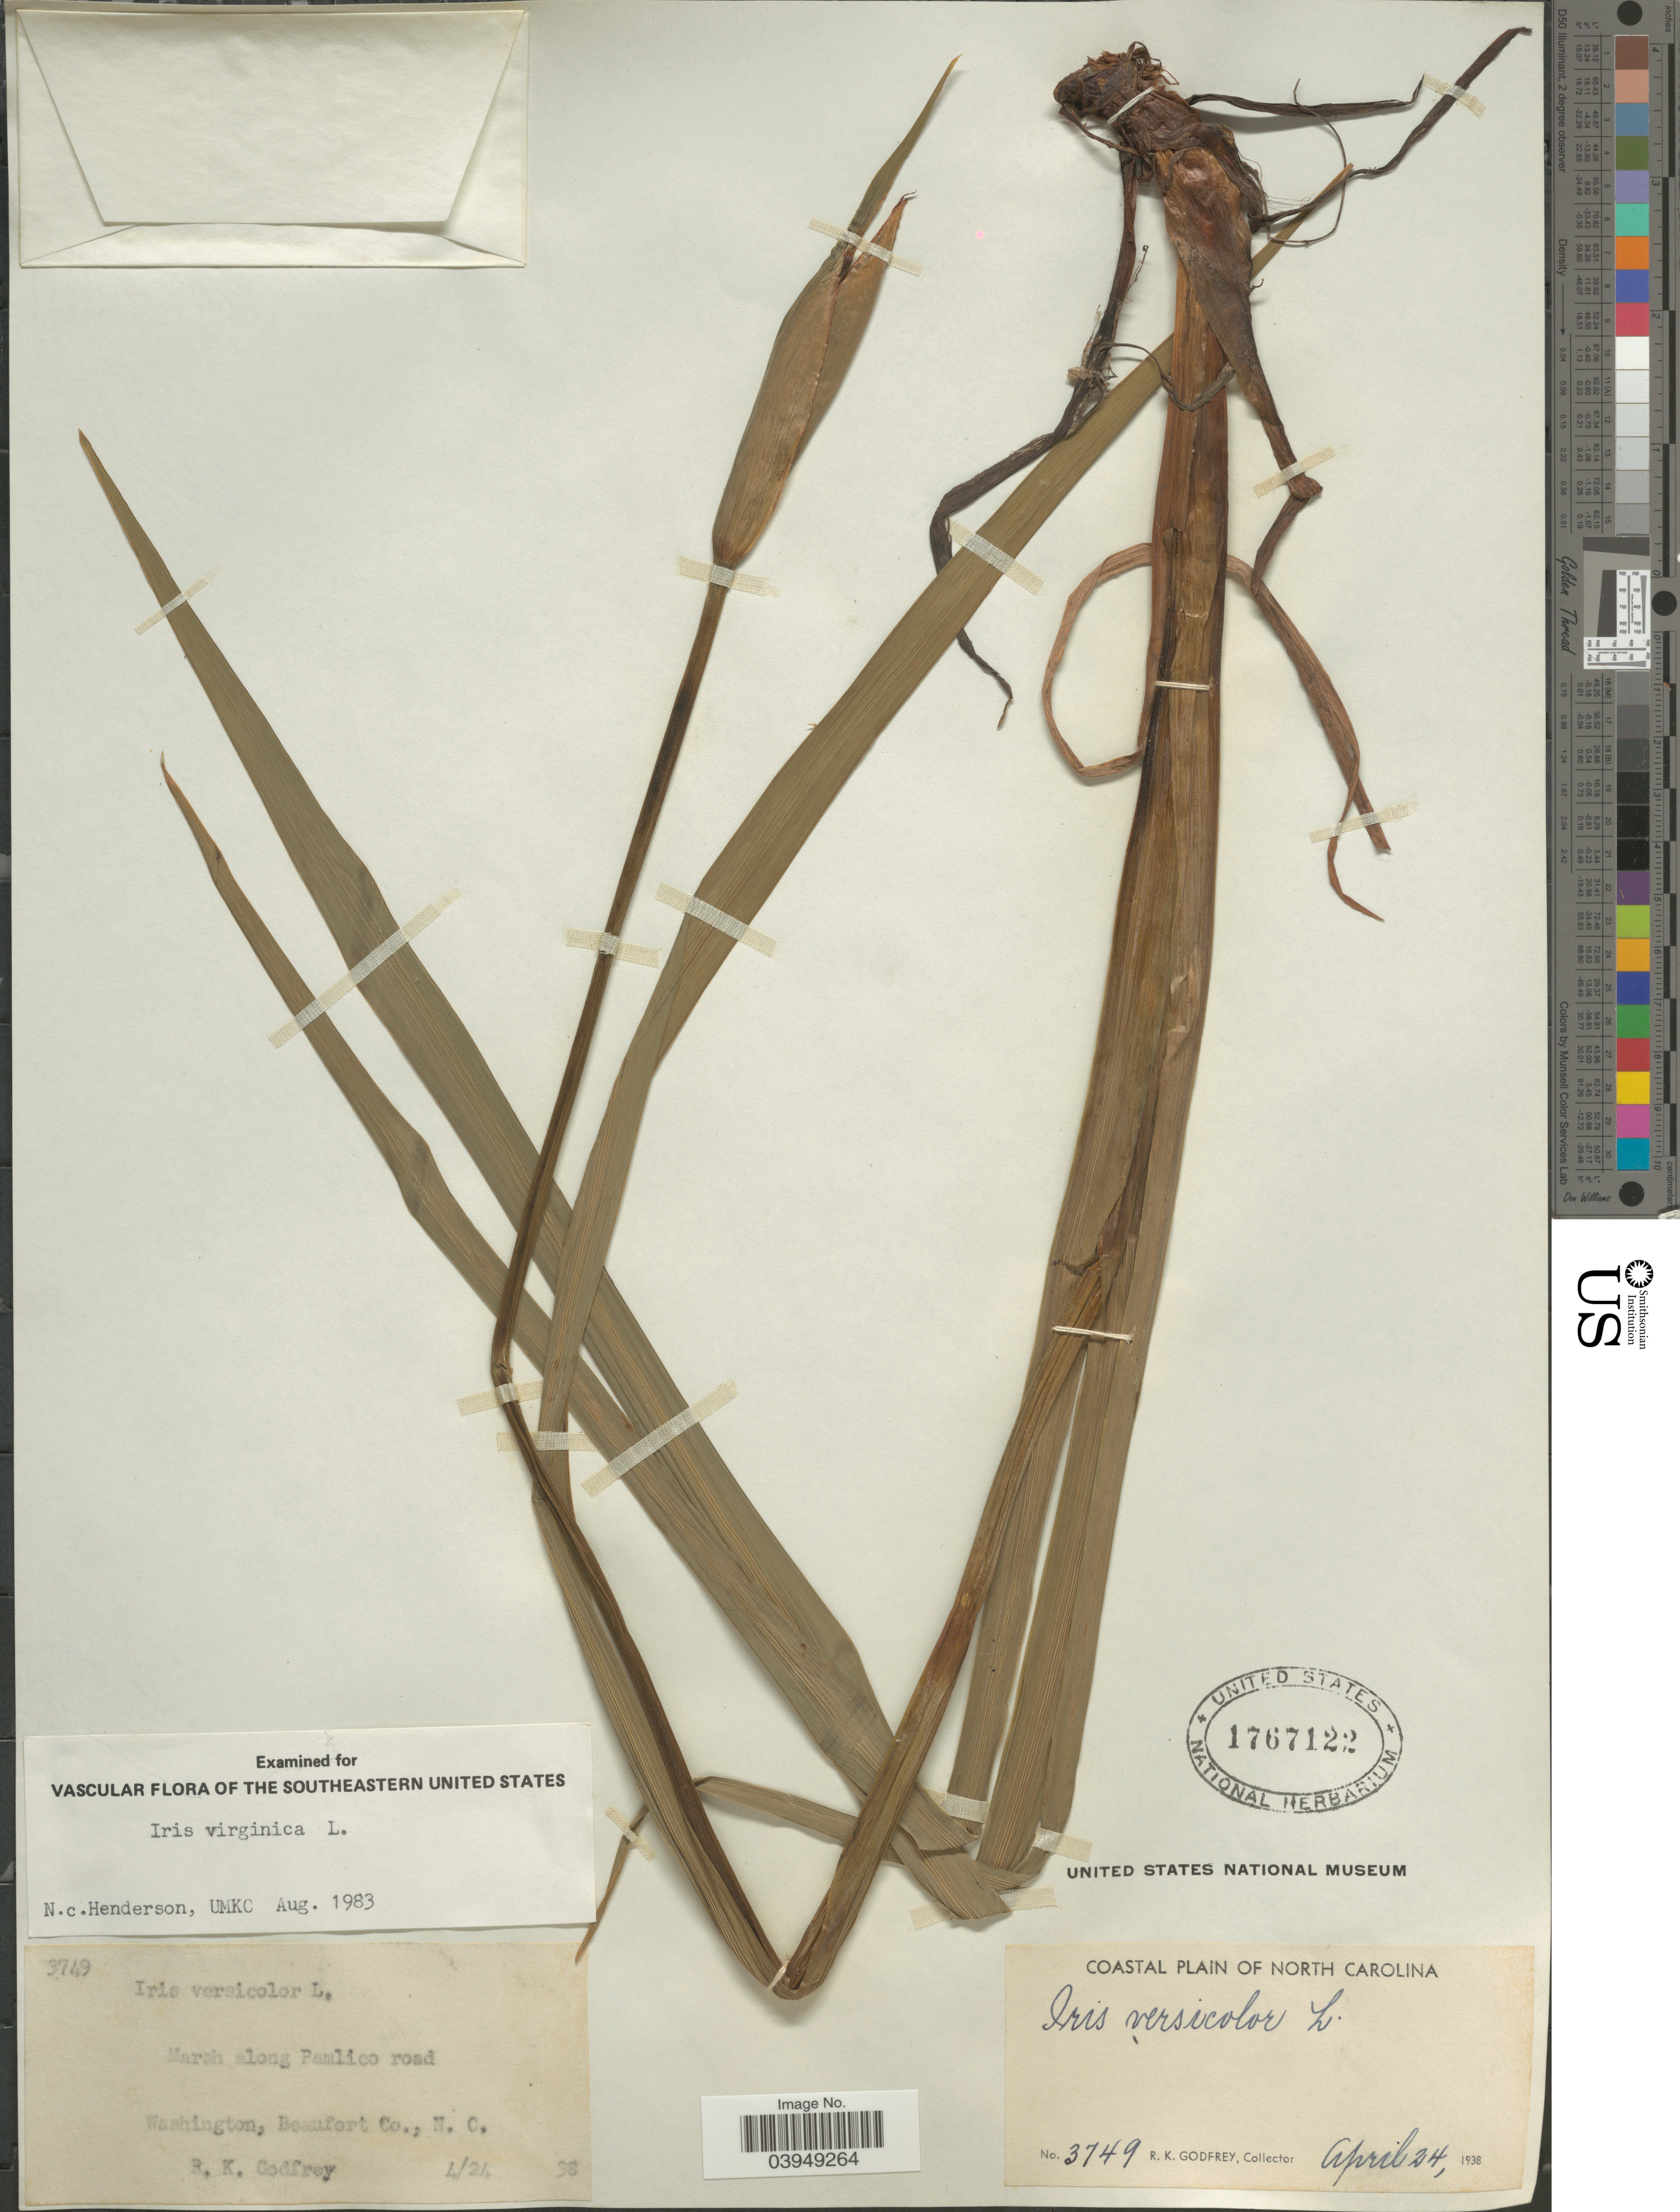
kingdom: Plantae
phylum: Tracheophyta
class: Liliopsida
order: Asparagales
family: Iridaceae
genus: Iris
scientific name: Iris virginica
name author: L.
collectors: R. K. Godfrey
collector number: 3749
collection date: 1938-04-24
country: United States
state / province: North Carolina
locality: Marsh along Pamlico road. Washington, Beaufort Co. Coastal Plain of North Carolina.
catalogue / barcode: US 1767122